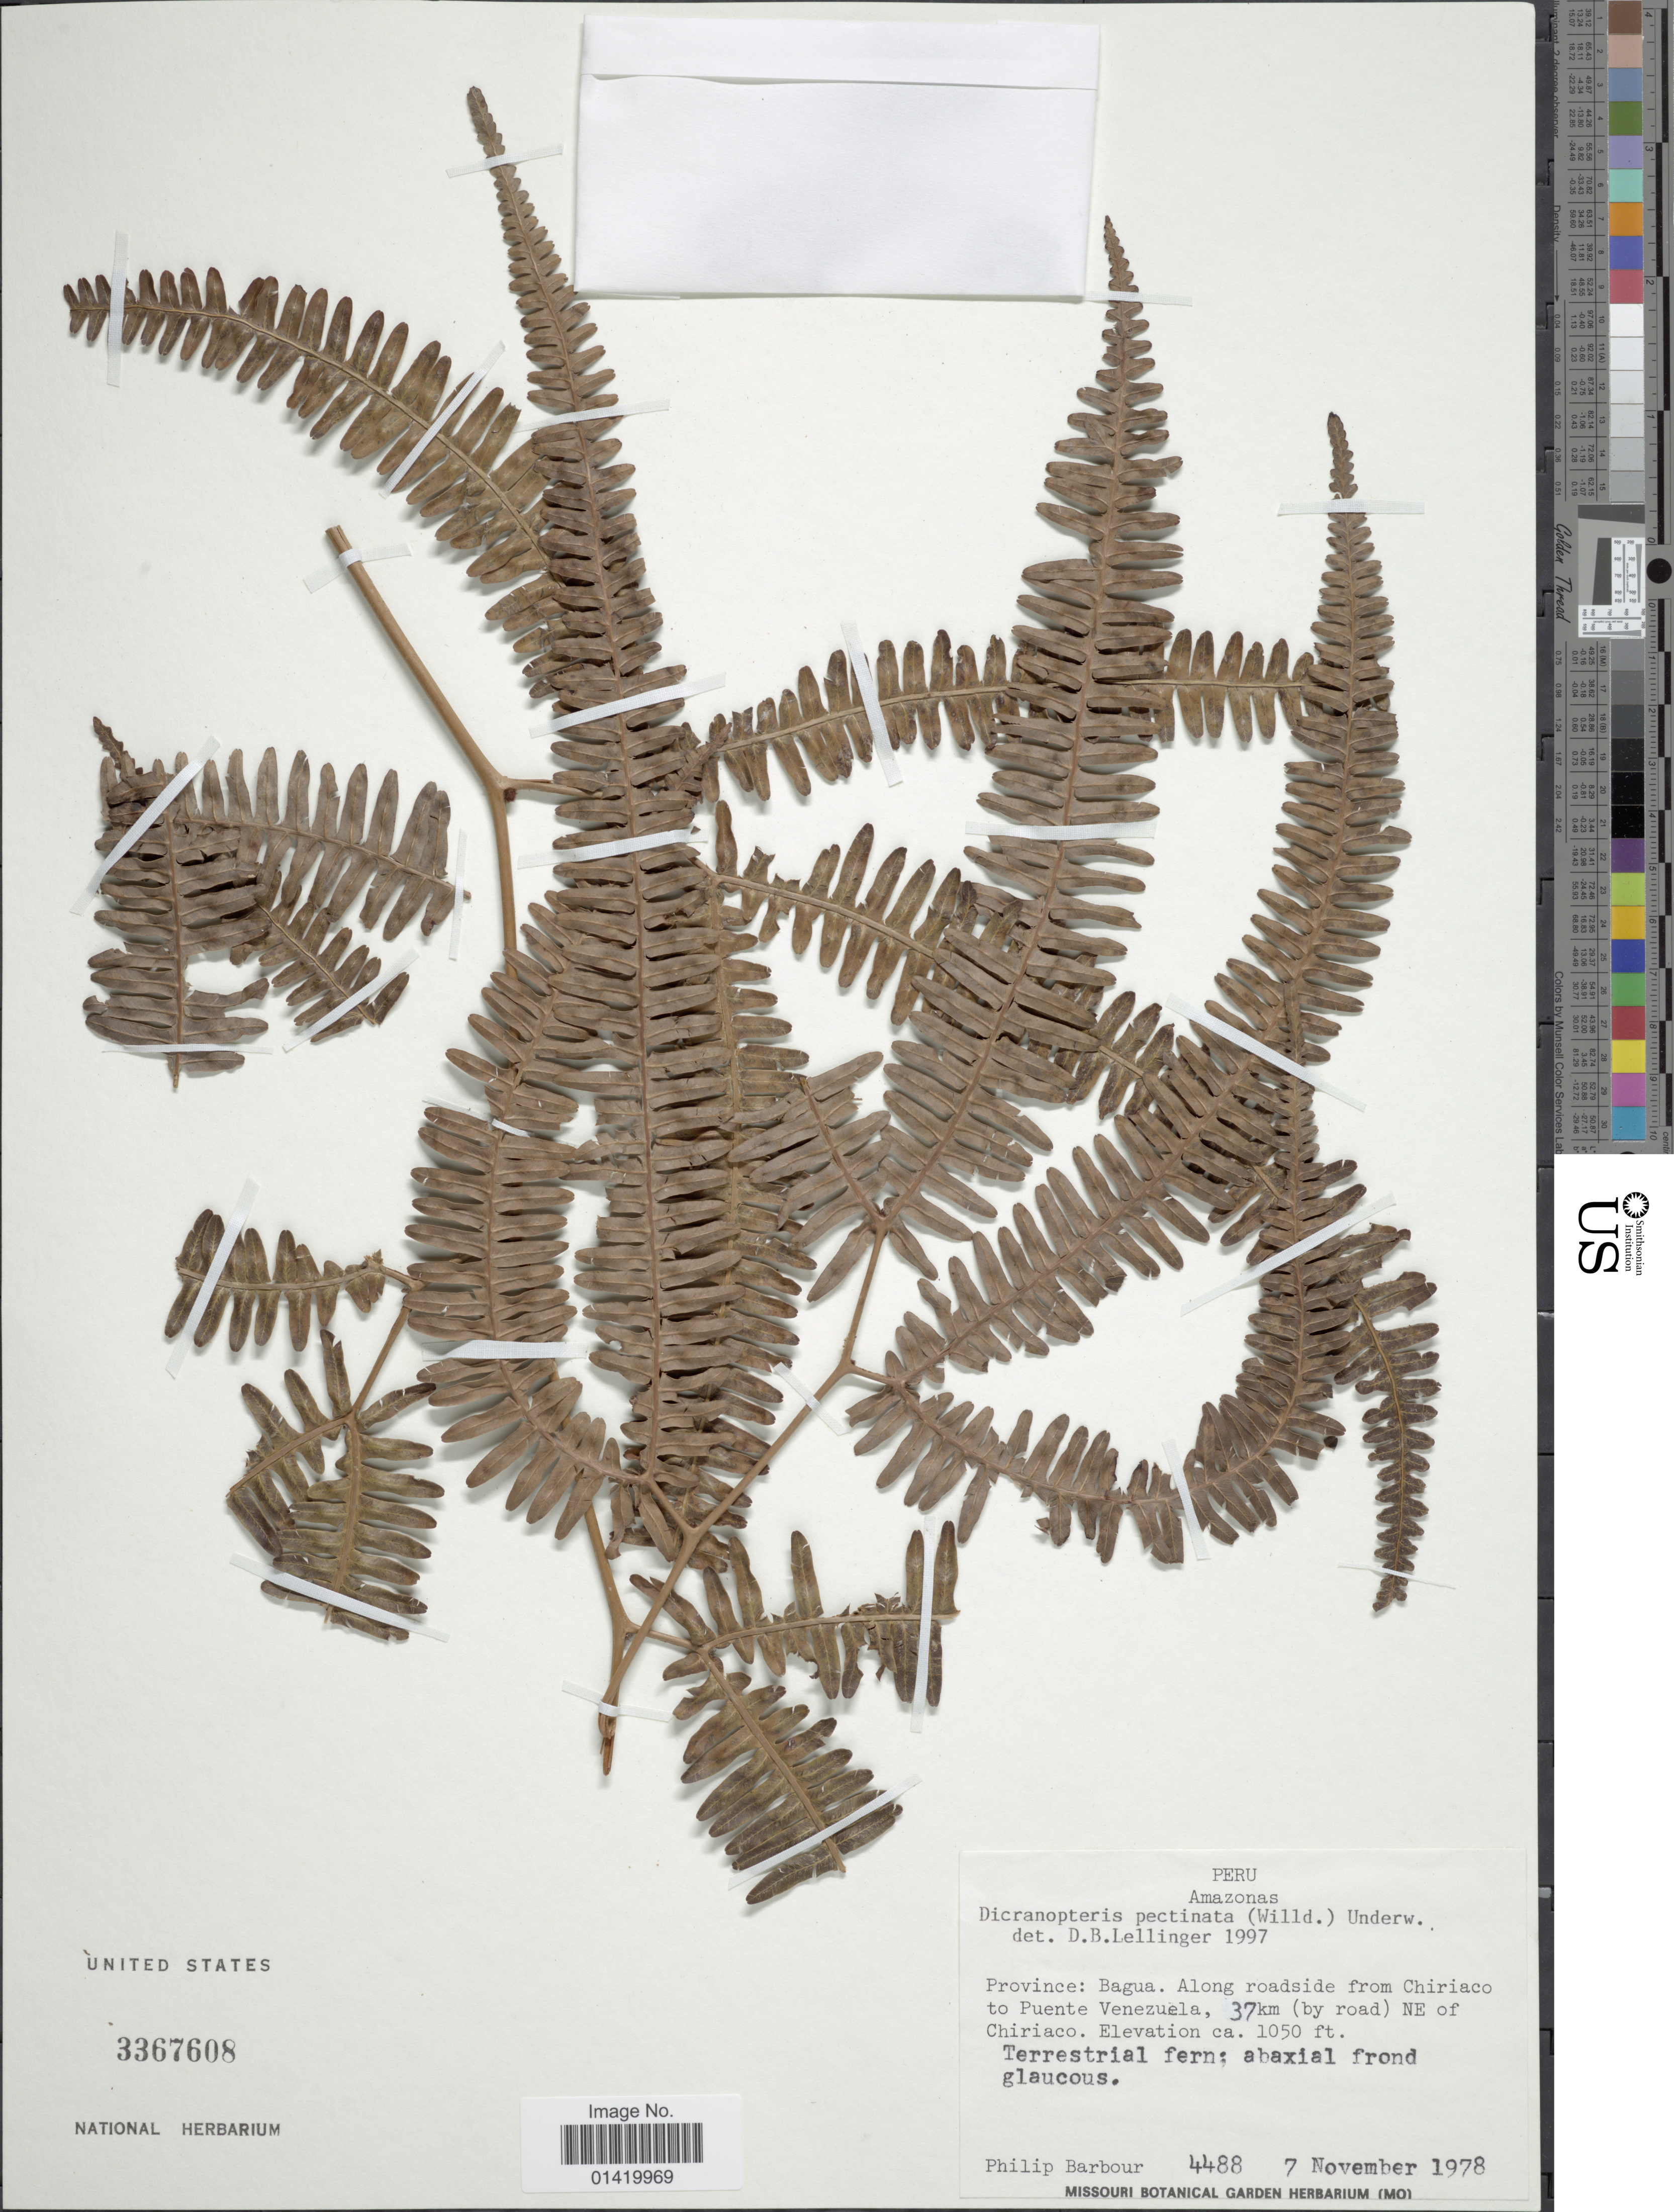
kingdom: Plantae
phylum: Tracheophyta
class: Polypodiopsida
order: Gleicheniales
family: Gleicheniaceae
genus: Gleichenella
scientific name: Gleichenella pectinata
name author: (Willd.) Ching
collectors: P. Barbour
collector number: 4488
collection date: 1978-11-07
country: Peru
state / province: Amazonas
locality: Province: Bagua. Along roadside from Chiriaco to Puente venezuela, 37km (by road) NE of Chiriaco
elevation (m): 320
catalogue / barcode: US 3367608